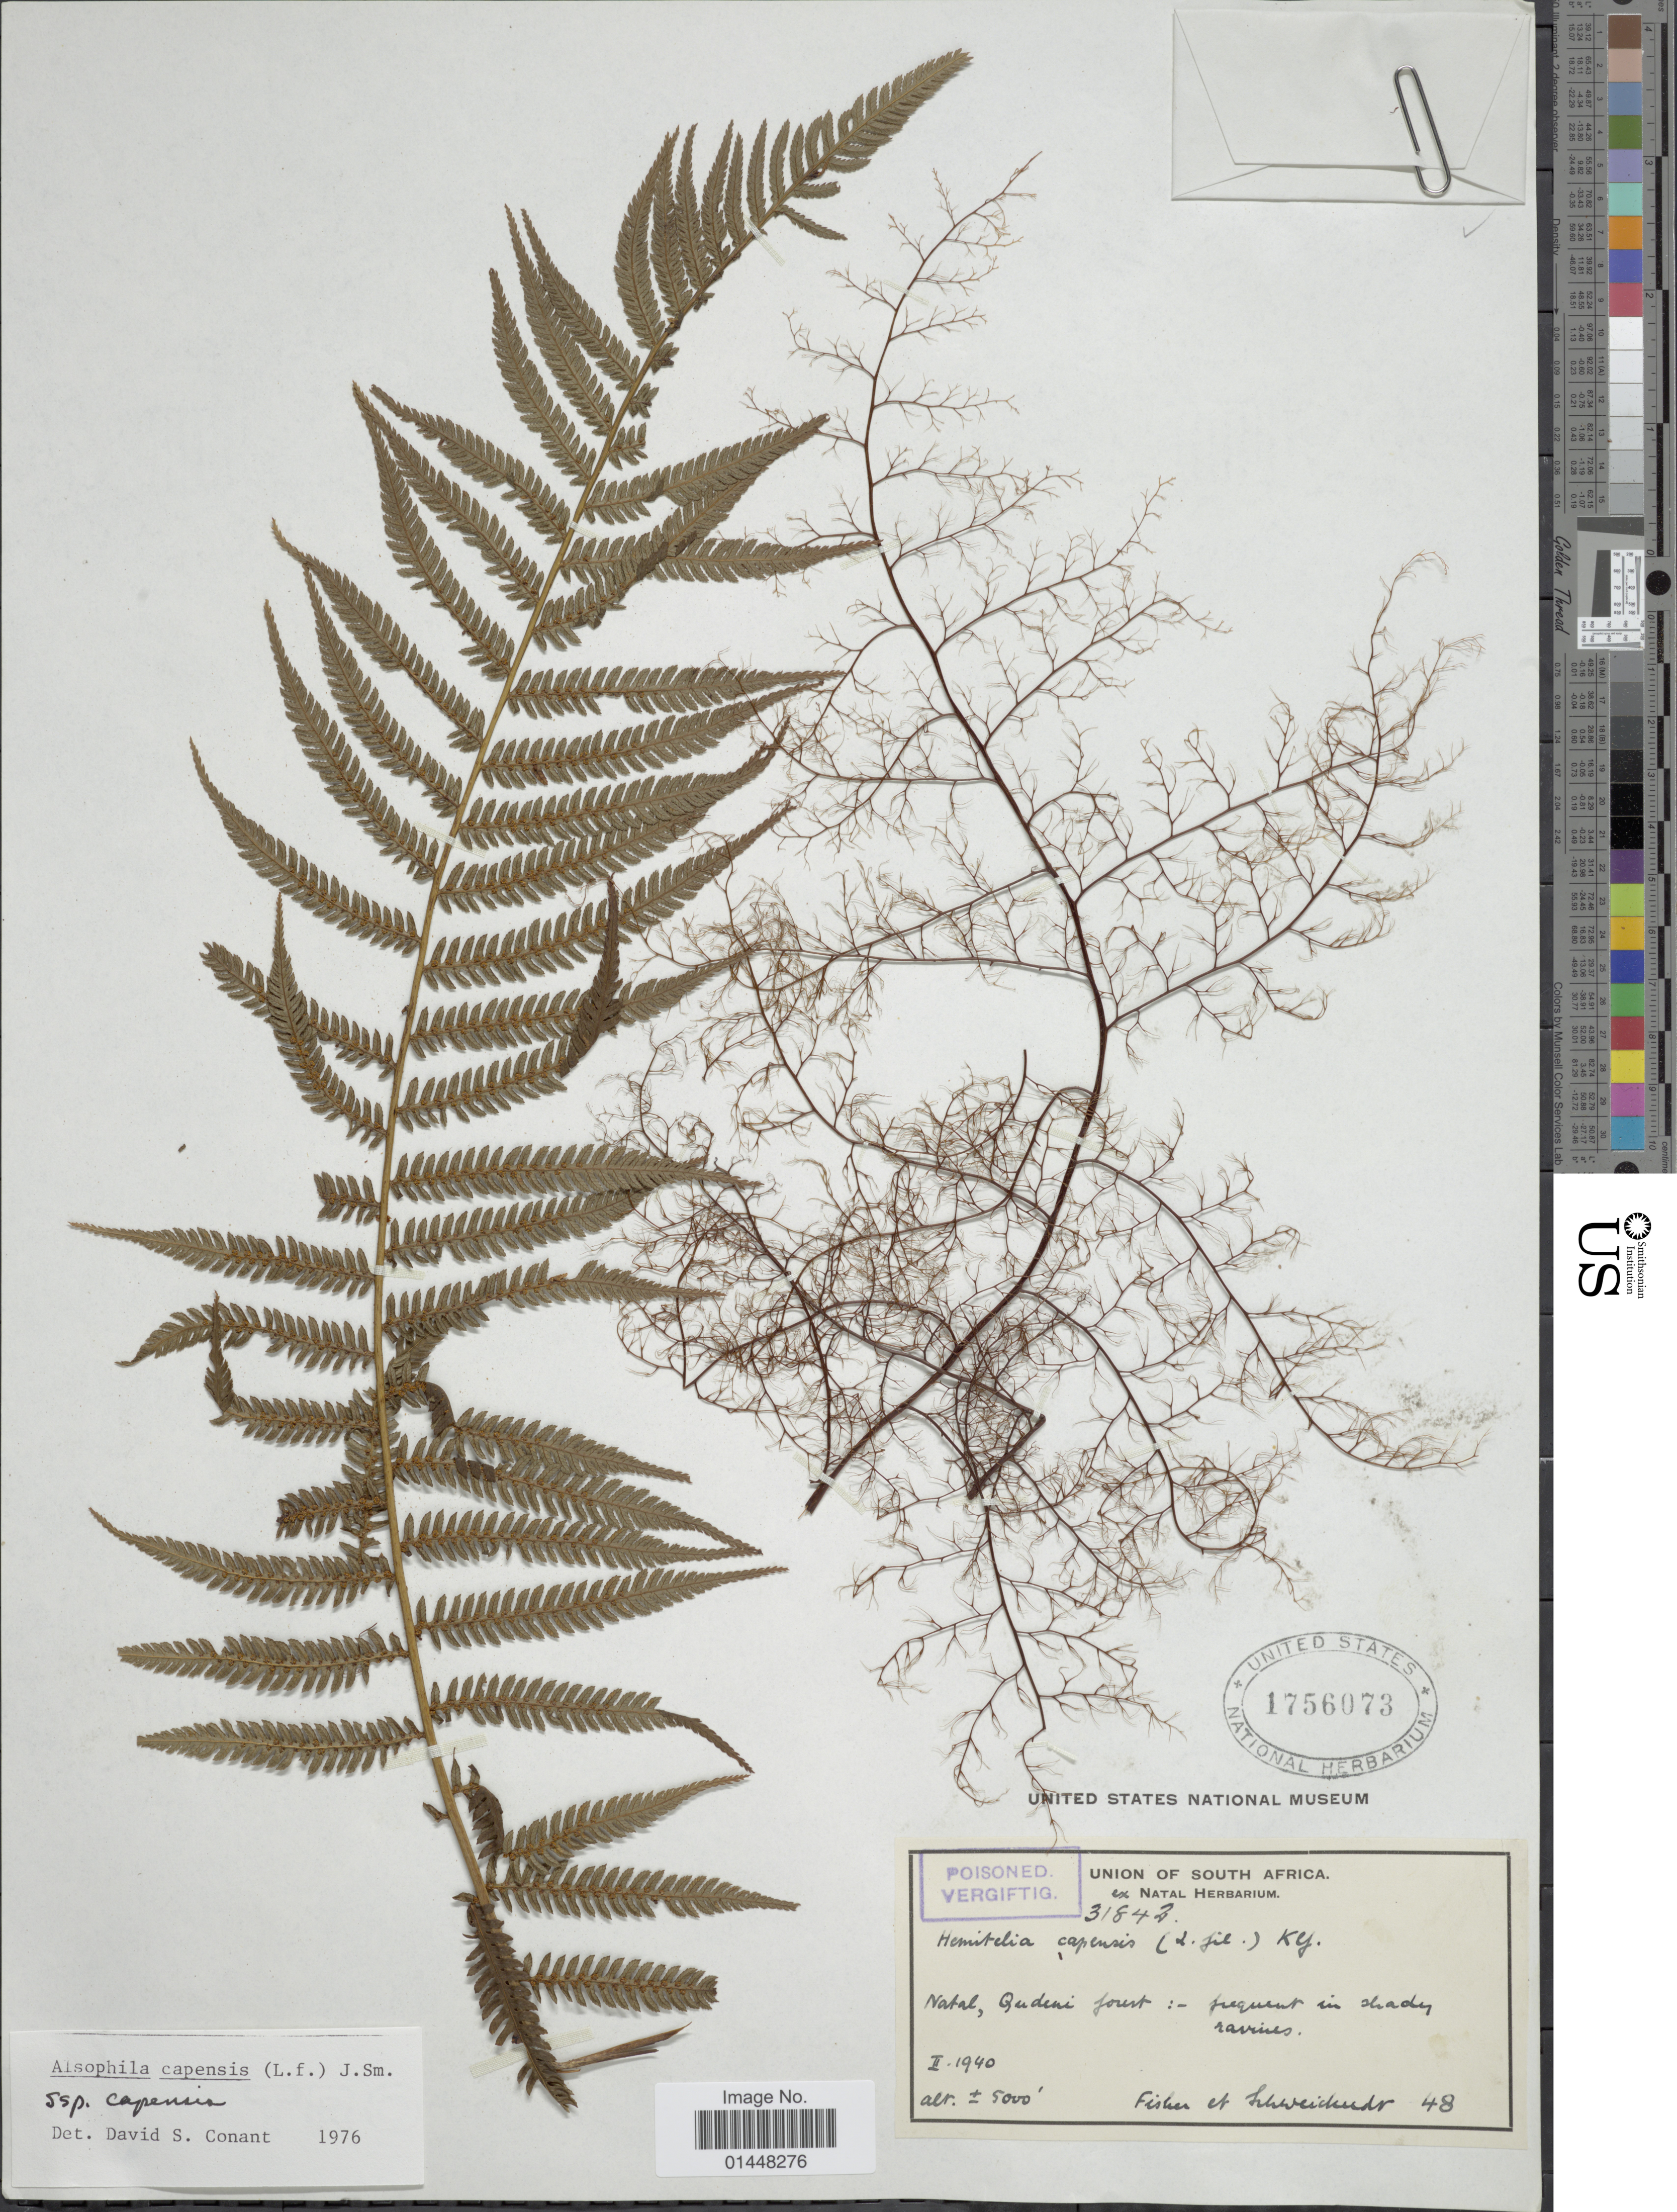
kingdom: Plantae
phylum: Tracheophyta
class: Polypodiopsida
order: Cyatheales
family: Cyatheaceae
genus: Gymnosphaera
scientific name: Gymnosphaera capensis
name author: (L. f.)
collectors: -- Fisher & -. Schweickerdt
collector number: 48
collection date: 1940-02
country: South Africa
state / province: KwaZulu-Natal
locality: Natal, Qudeni forest: frequent in shady ravines.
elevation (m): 1524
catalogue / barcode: US 1756073